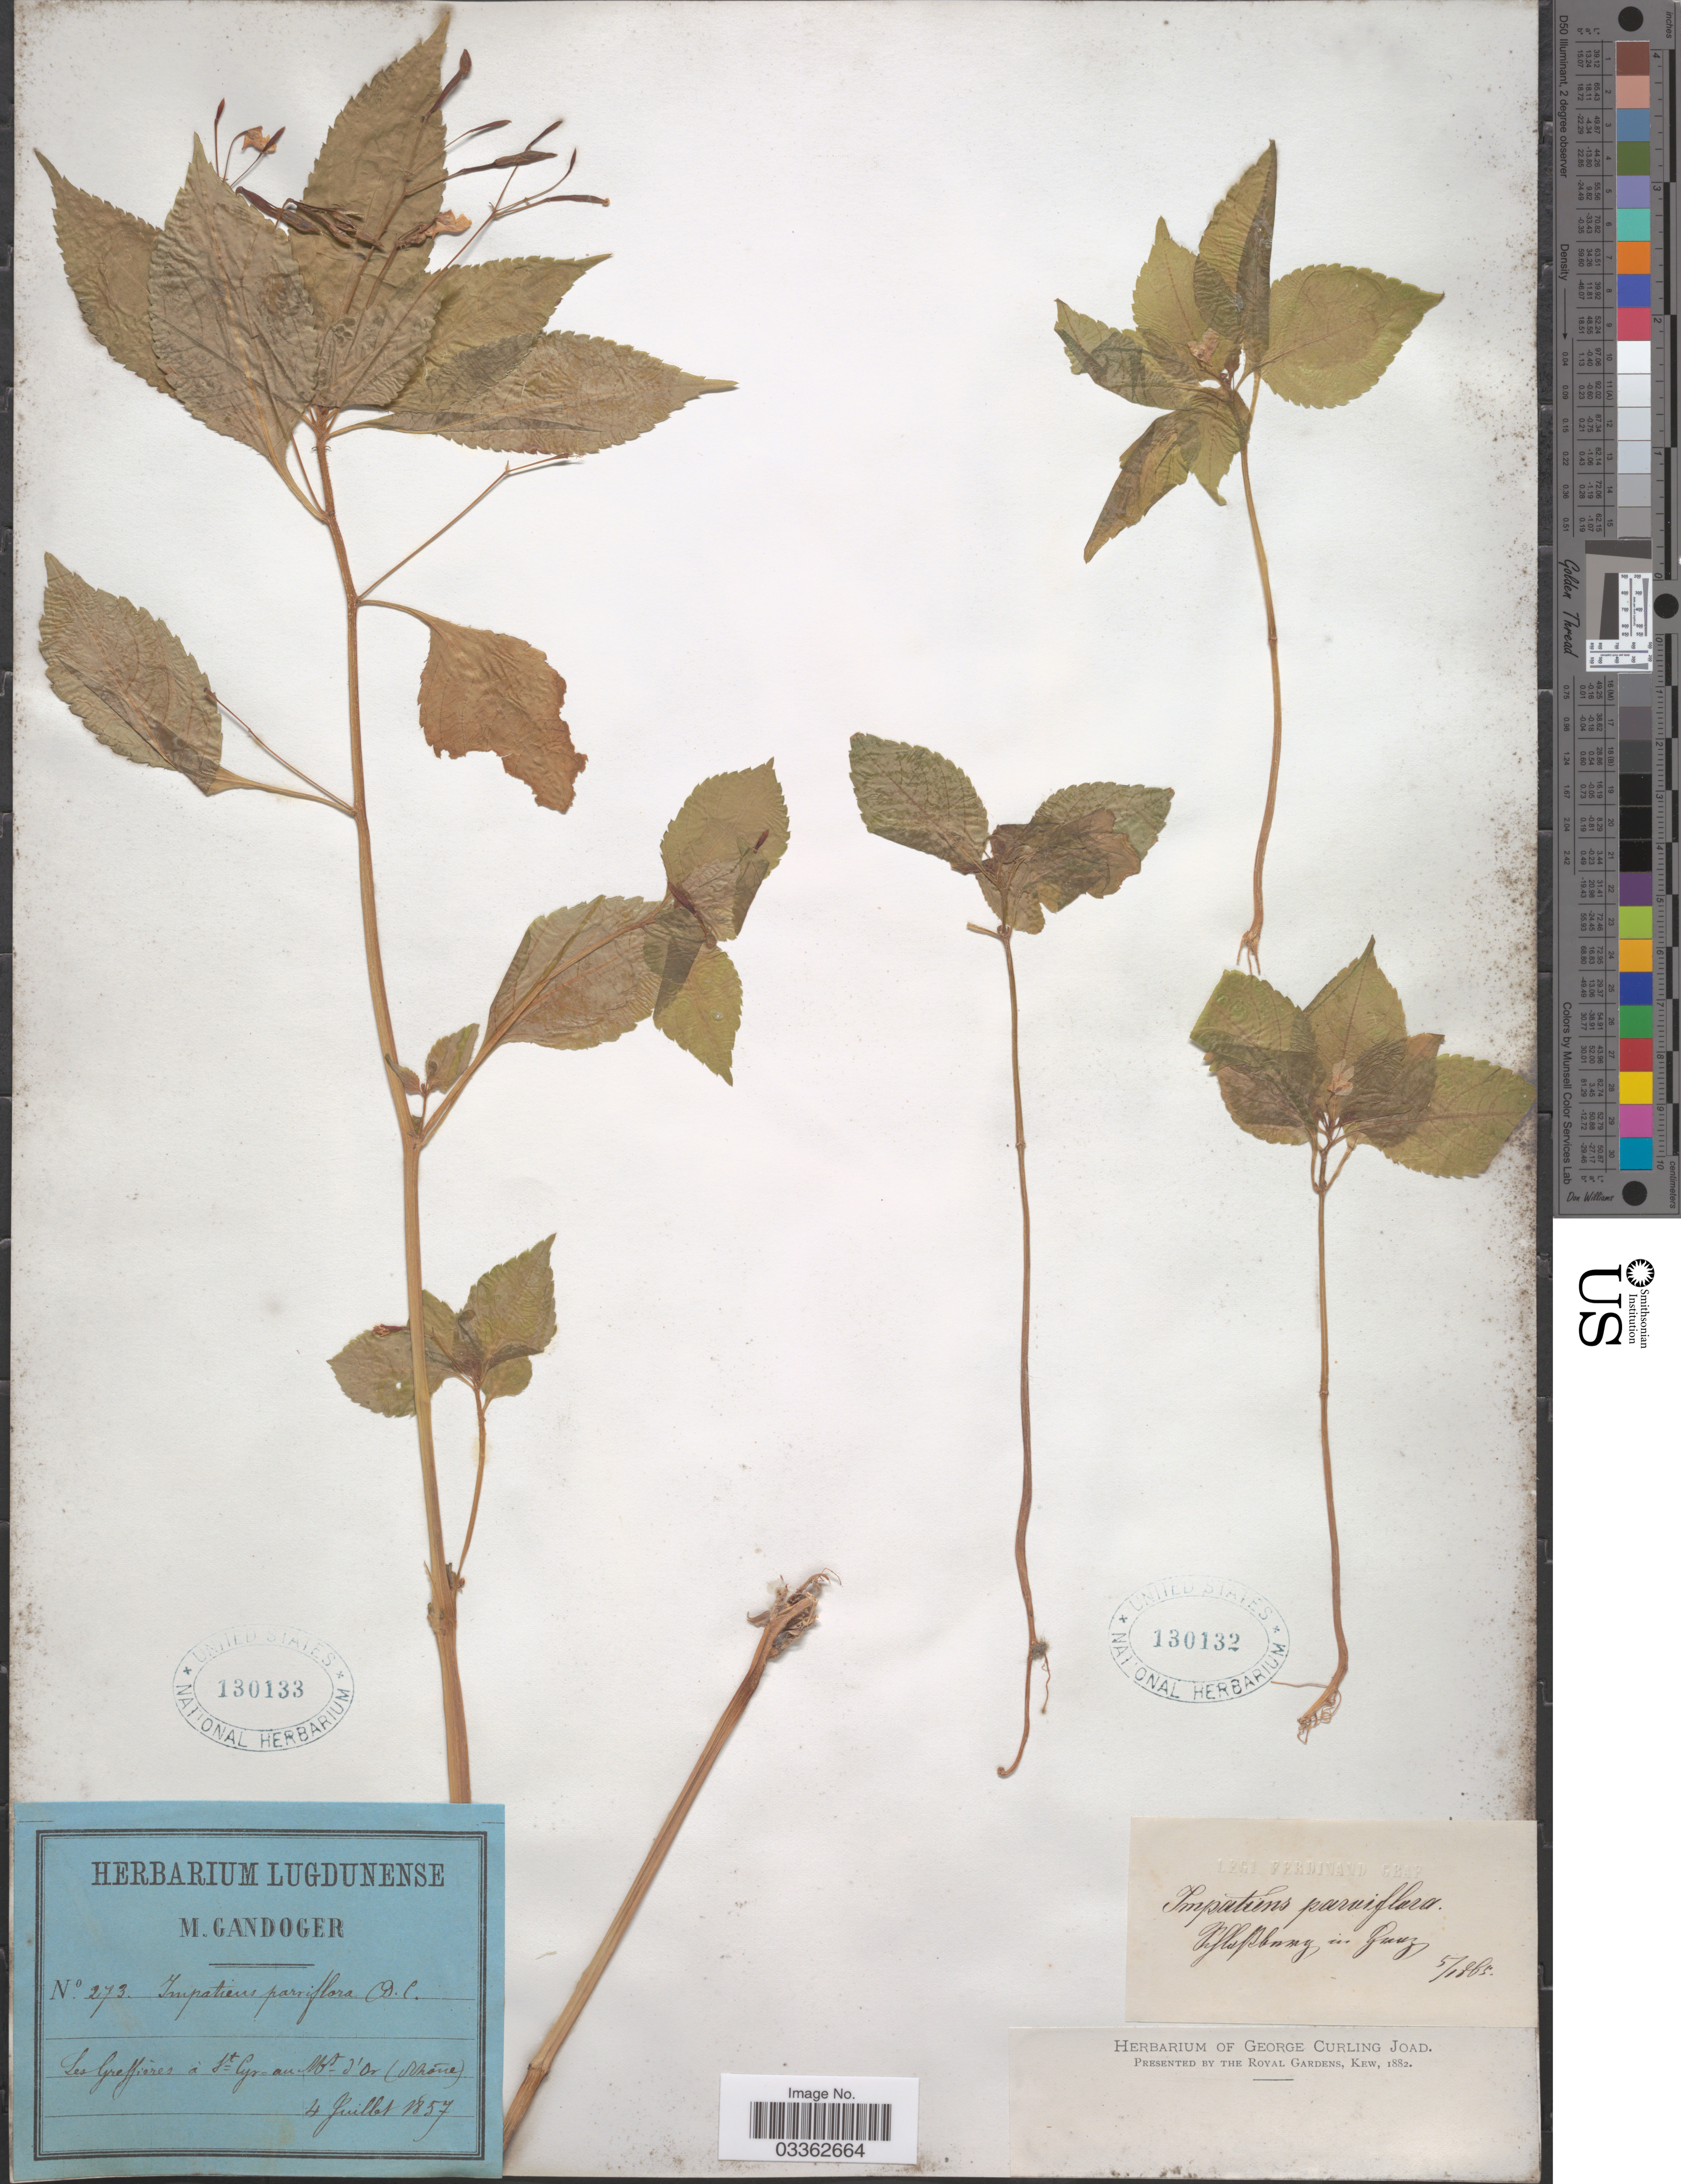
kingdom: Plantae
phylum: Tracheophyta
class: Magnoliopsida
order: Ericales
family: Balsaminaceae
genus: Impatiens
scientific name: Impatiens parviflora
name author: DC.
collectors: Ferdinand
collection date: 1865-05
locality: [illegible text]burg in Gunz.[interpreted]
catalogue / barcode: US 130132